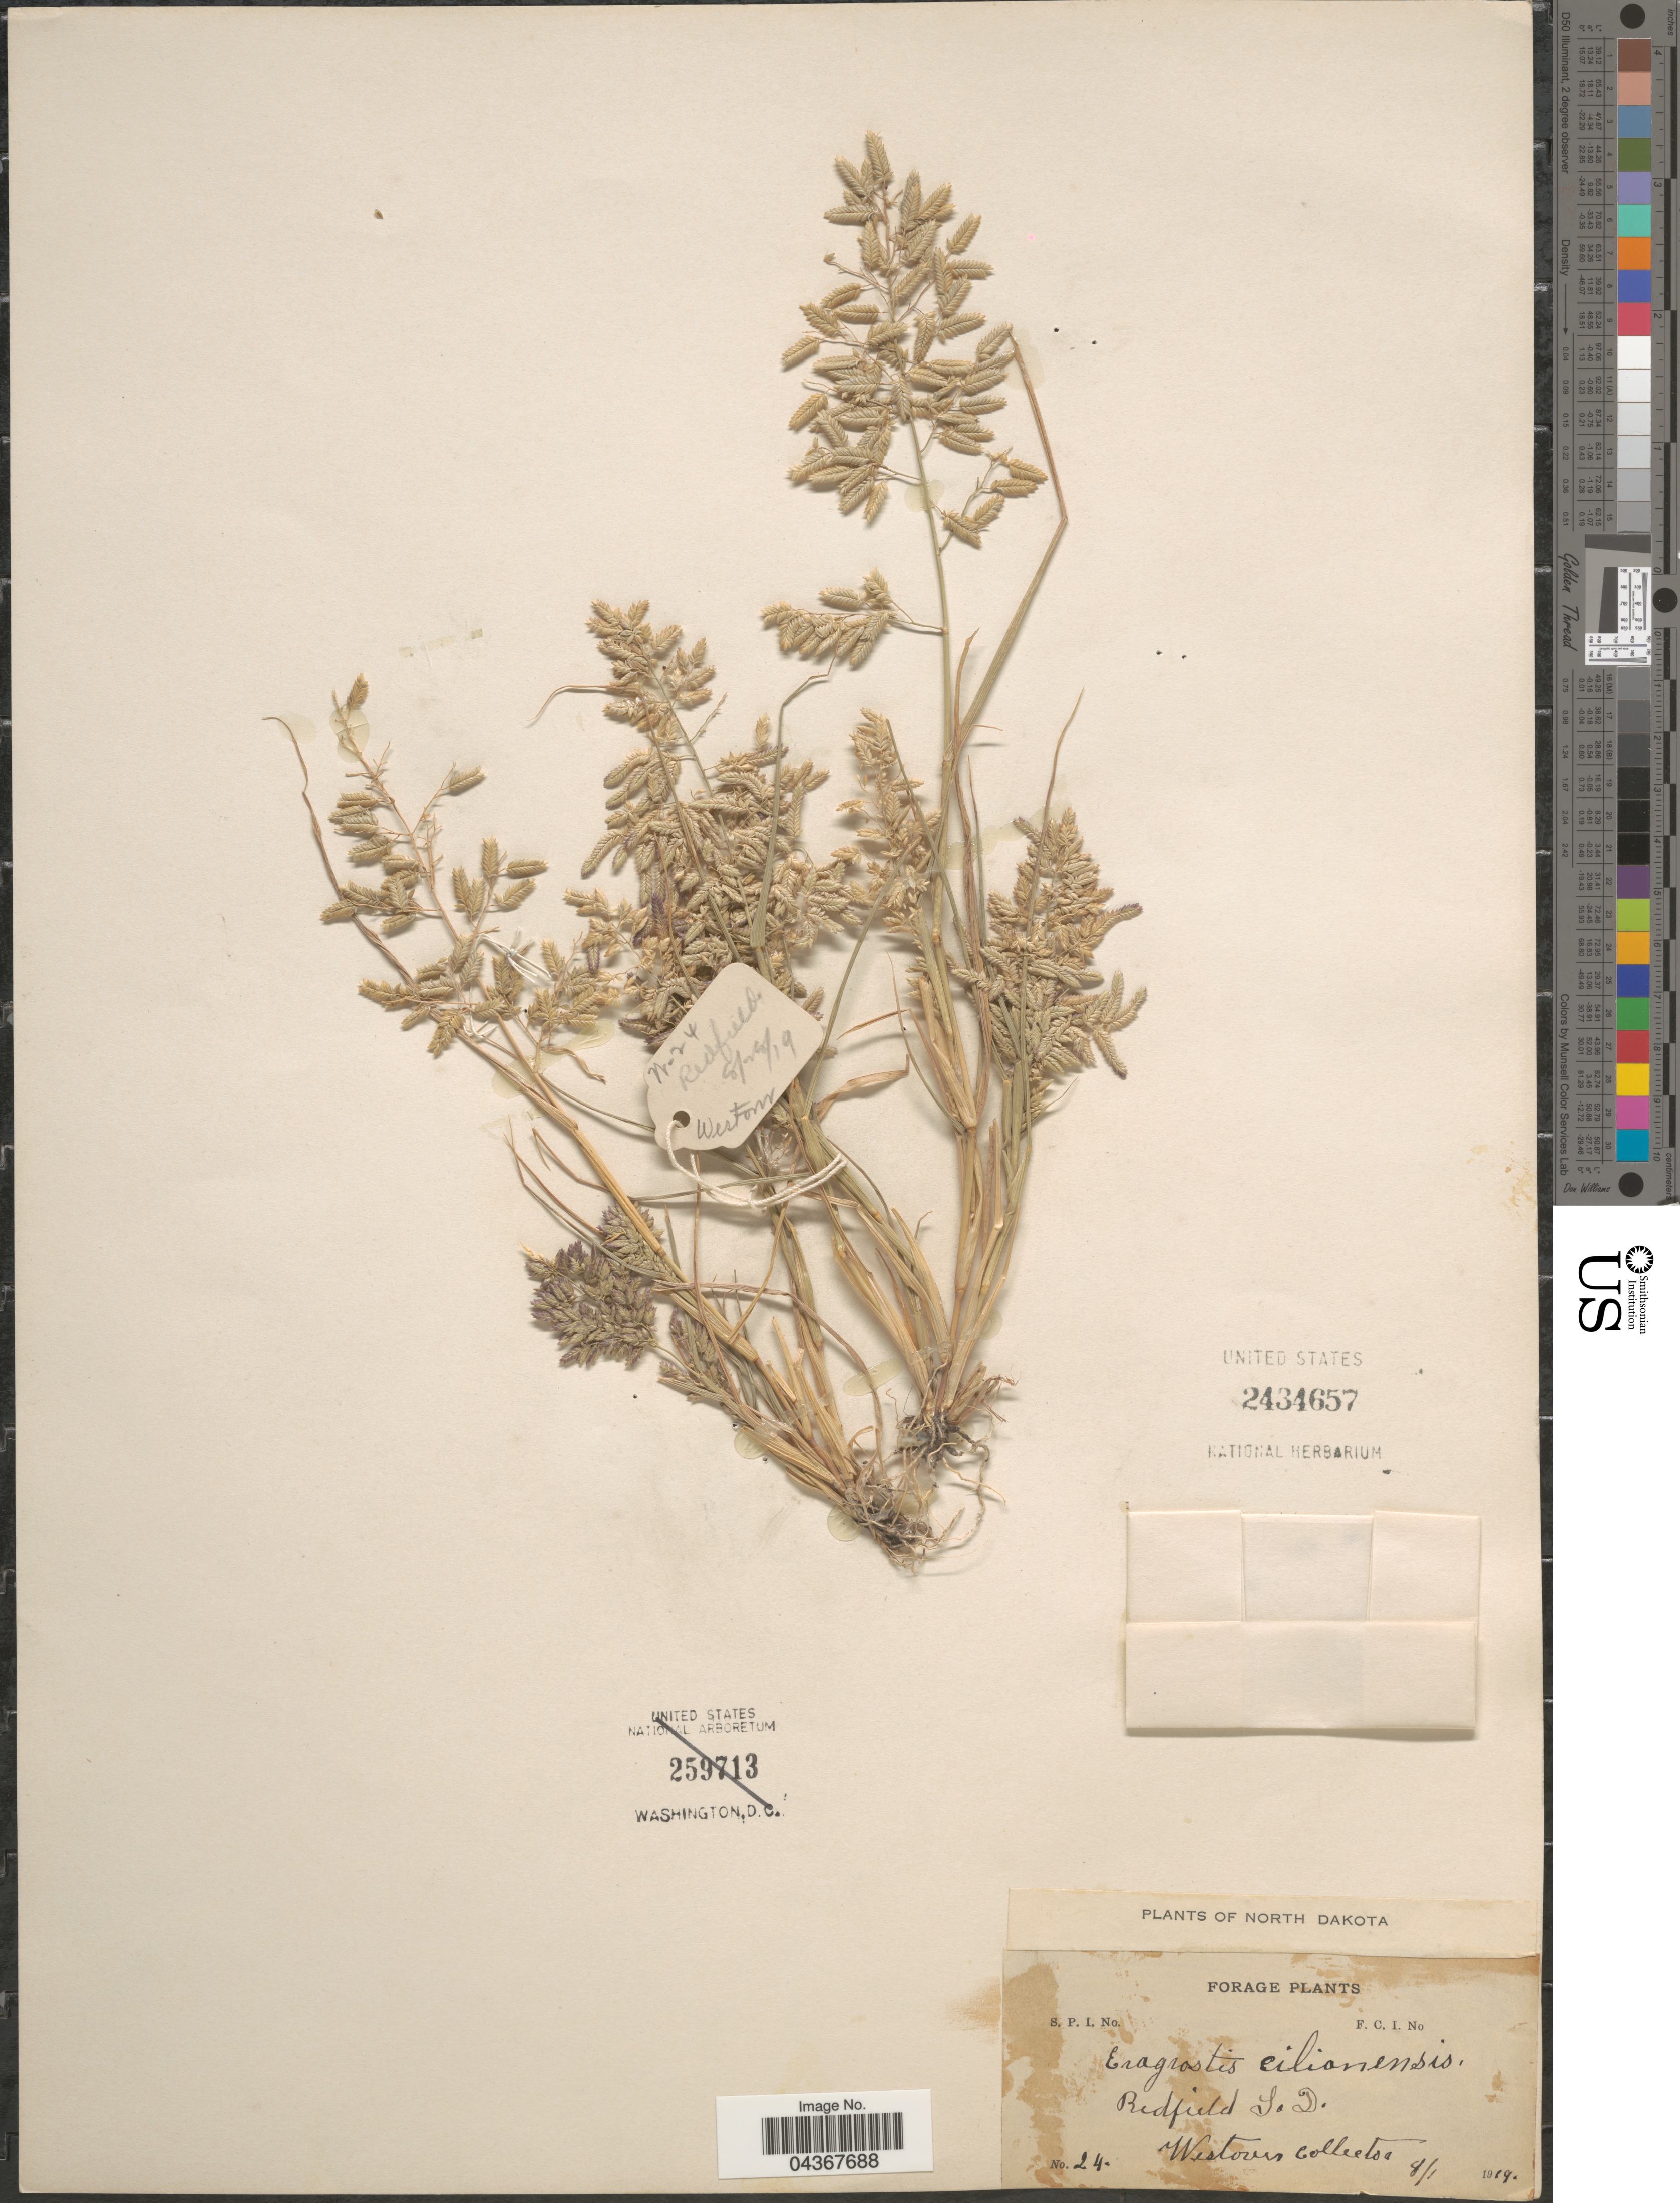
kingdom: Plantae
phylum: Tracheophyta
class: Liliopsida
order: Poales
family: Poaceae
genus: Eragrostis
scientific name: Eragrostis cilianensis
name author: (Bellardi) Vignolo ex Janch.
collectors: -. Weston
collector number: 24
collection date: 1919-08-01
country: United States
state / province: South Dakota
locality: Redfield.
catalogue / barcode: US 2434657